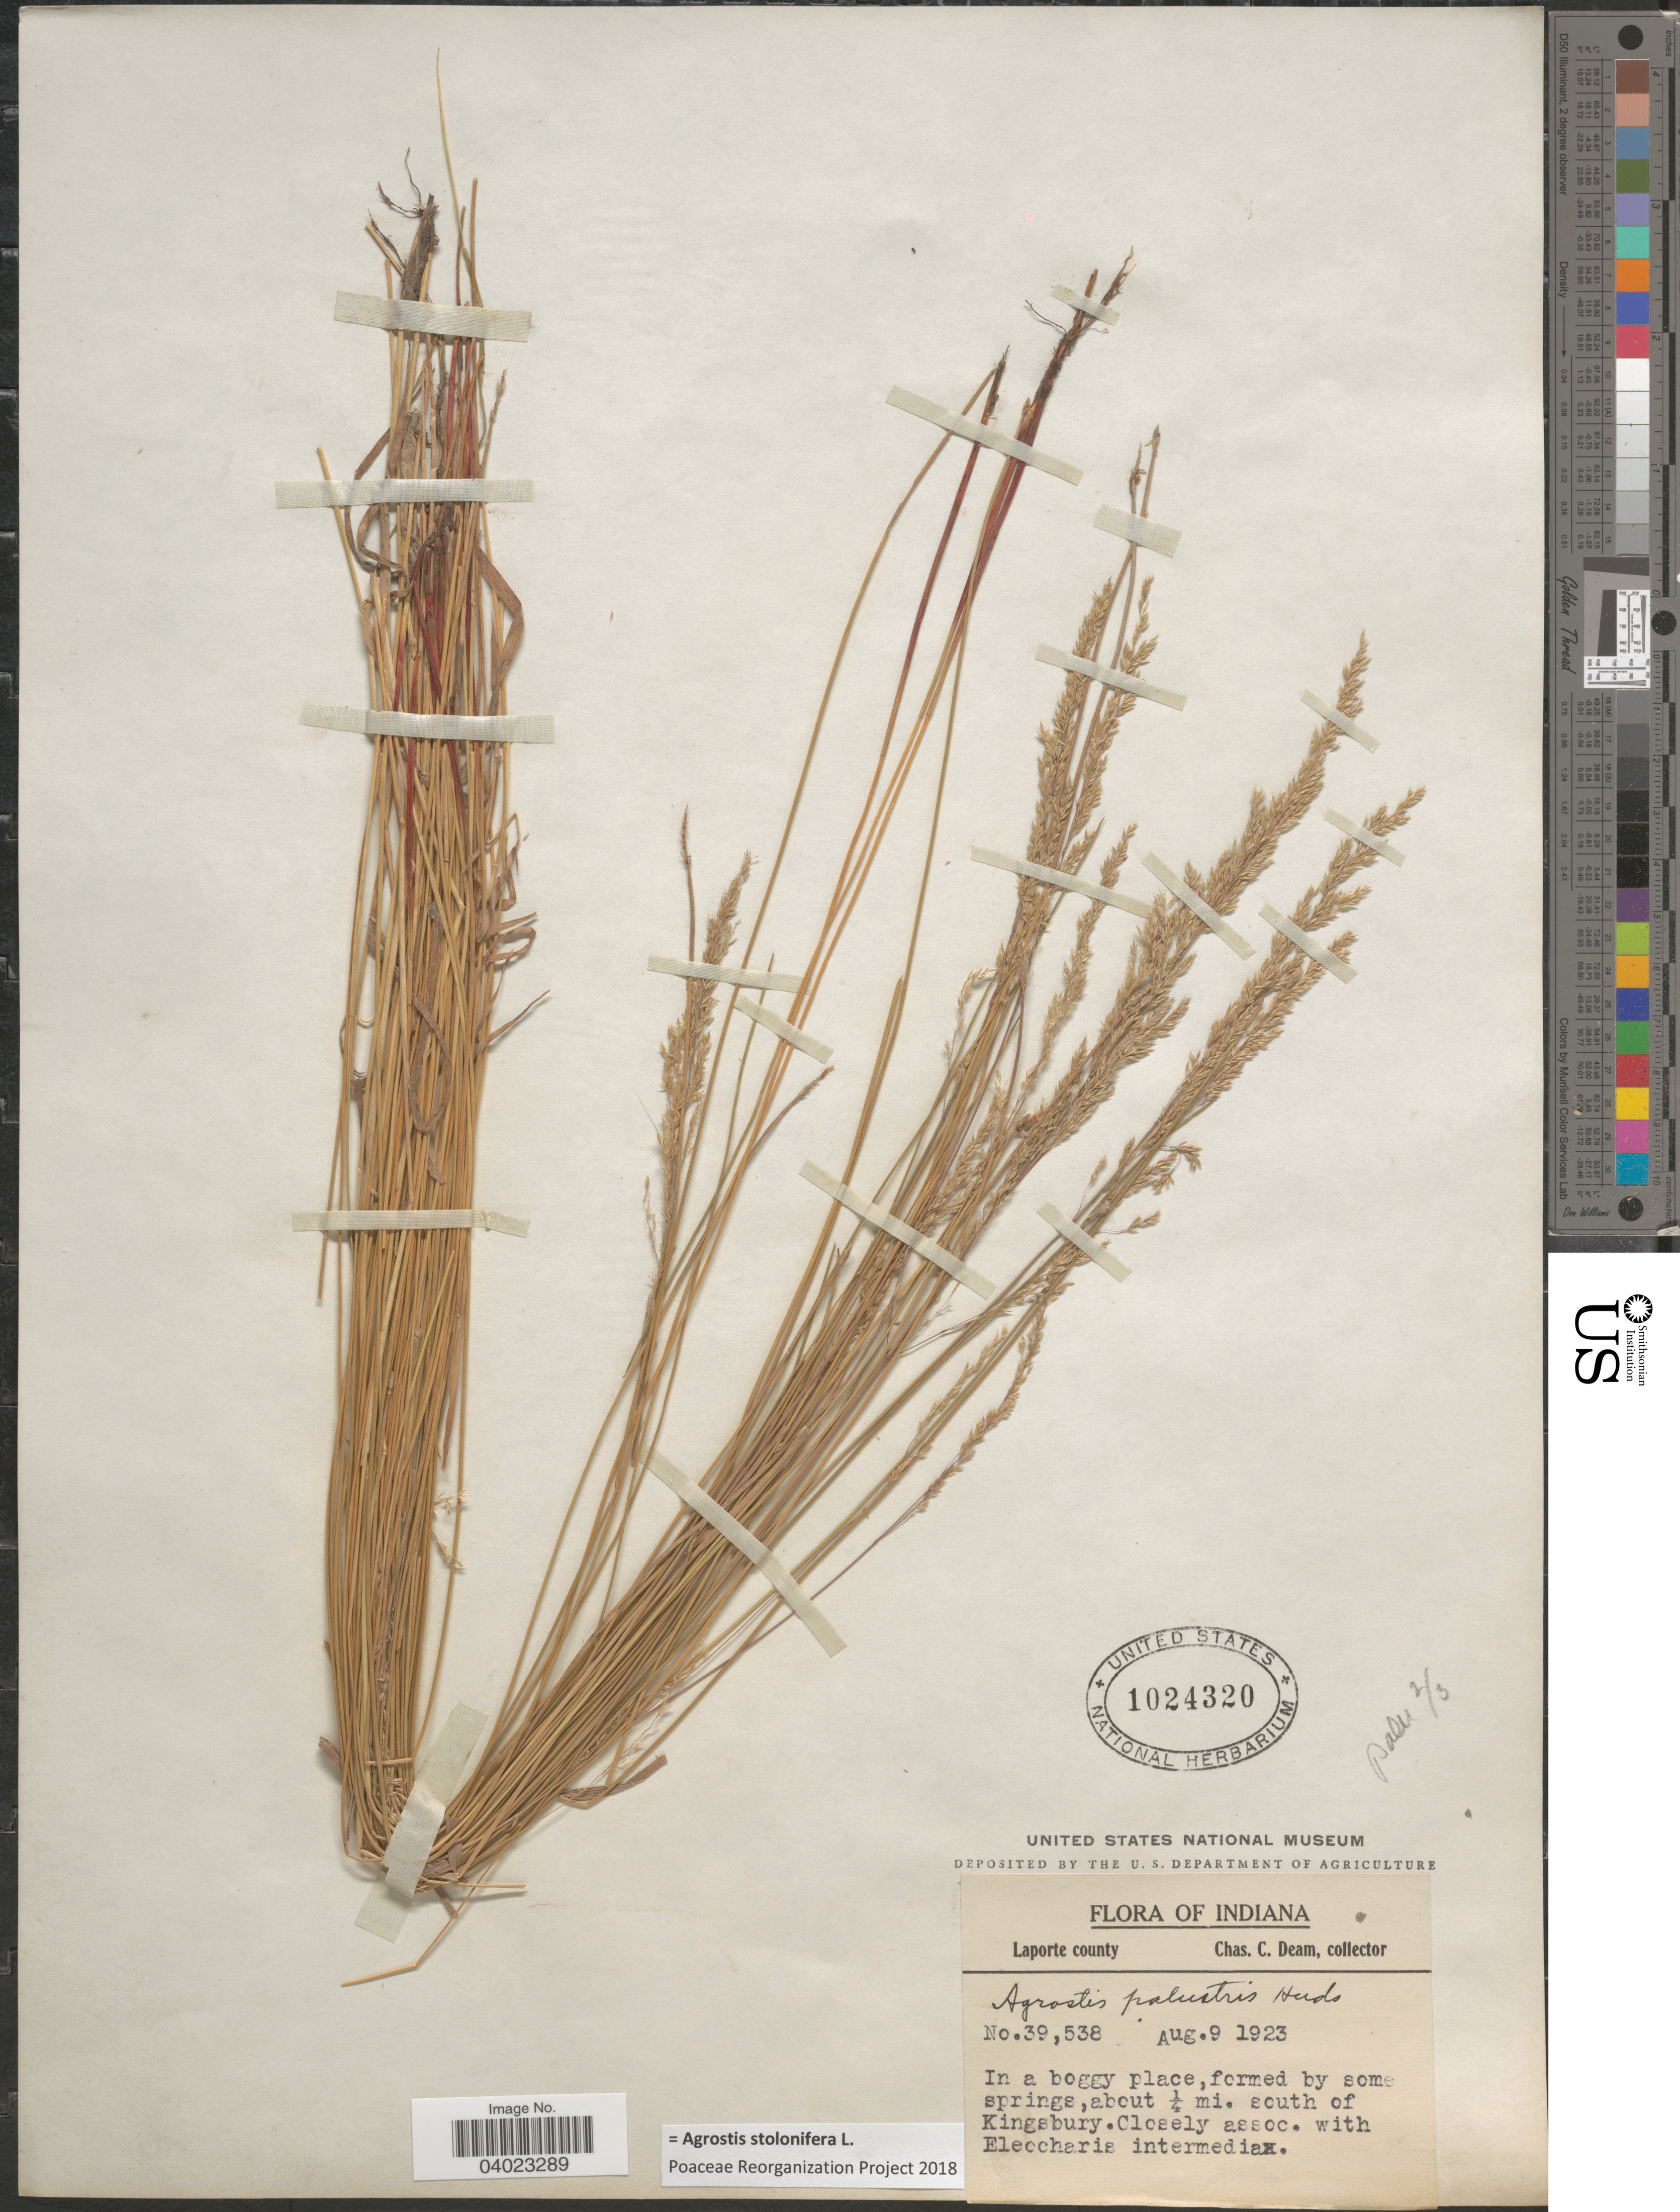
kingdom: Plantae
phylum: Tracheophyta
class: Liliopsida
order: Poales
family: Poaceae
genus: Agrostis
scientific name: Agrostis stolonifera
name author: L.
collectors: C. C. Deam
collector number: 39538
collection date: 1923-08-09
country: United States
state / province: Indiana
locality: Laporte county. About ¼ mi. south of Kingsbury.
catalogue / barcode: US 1024320